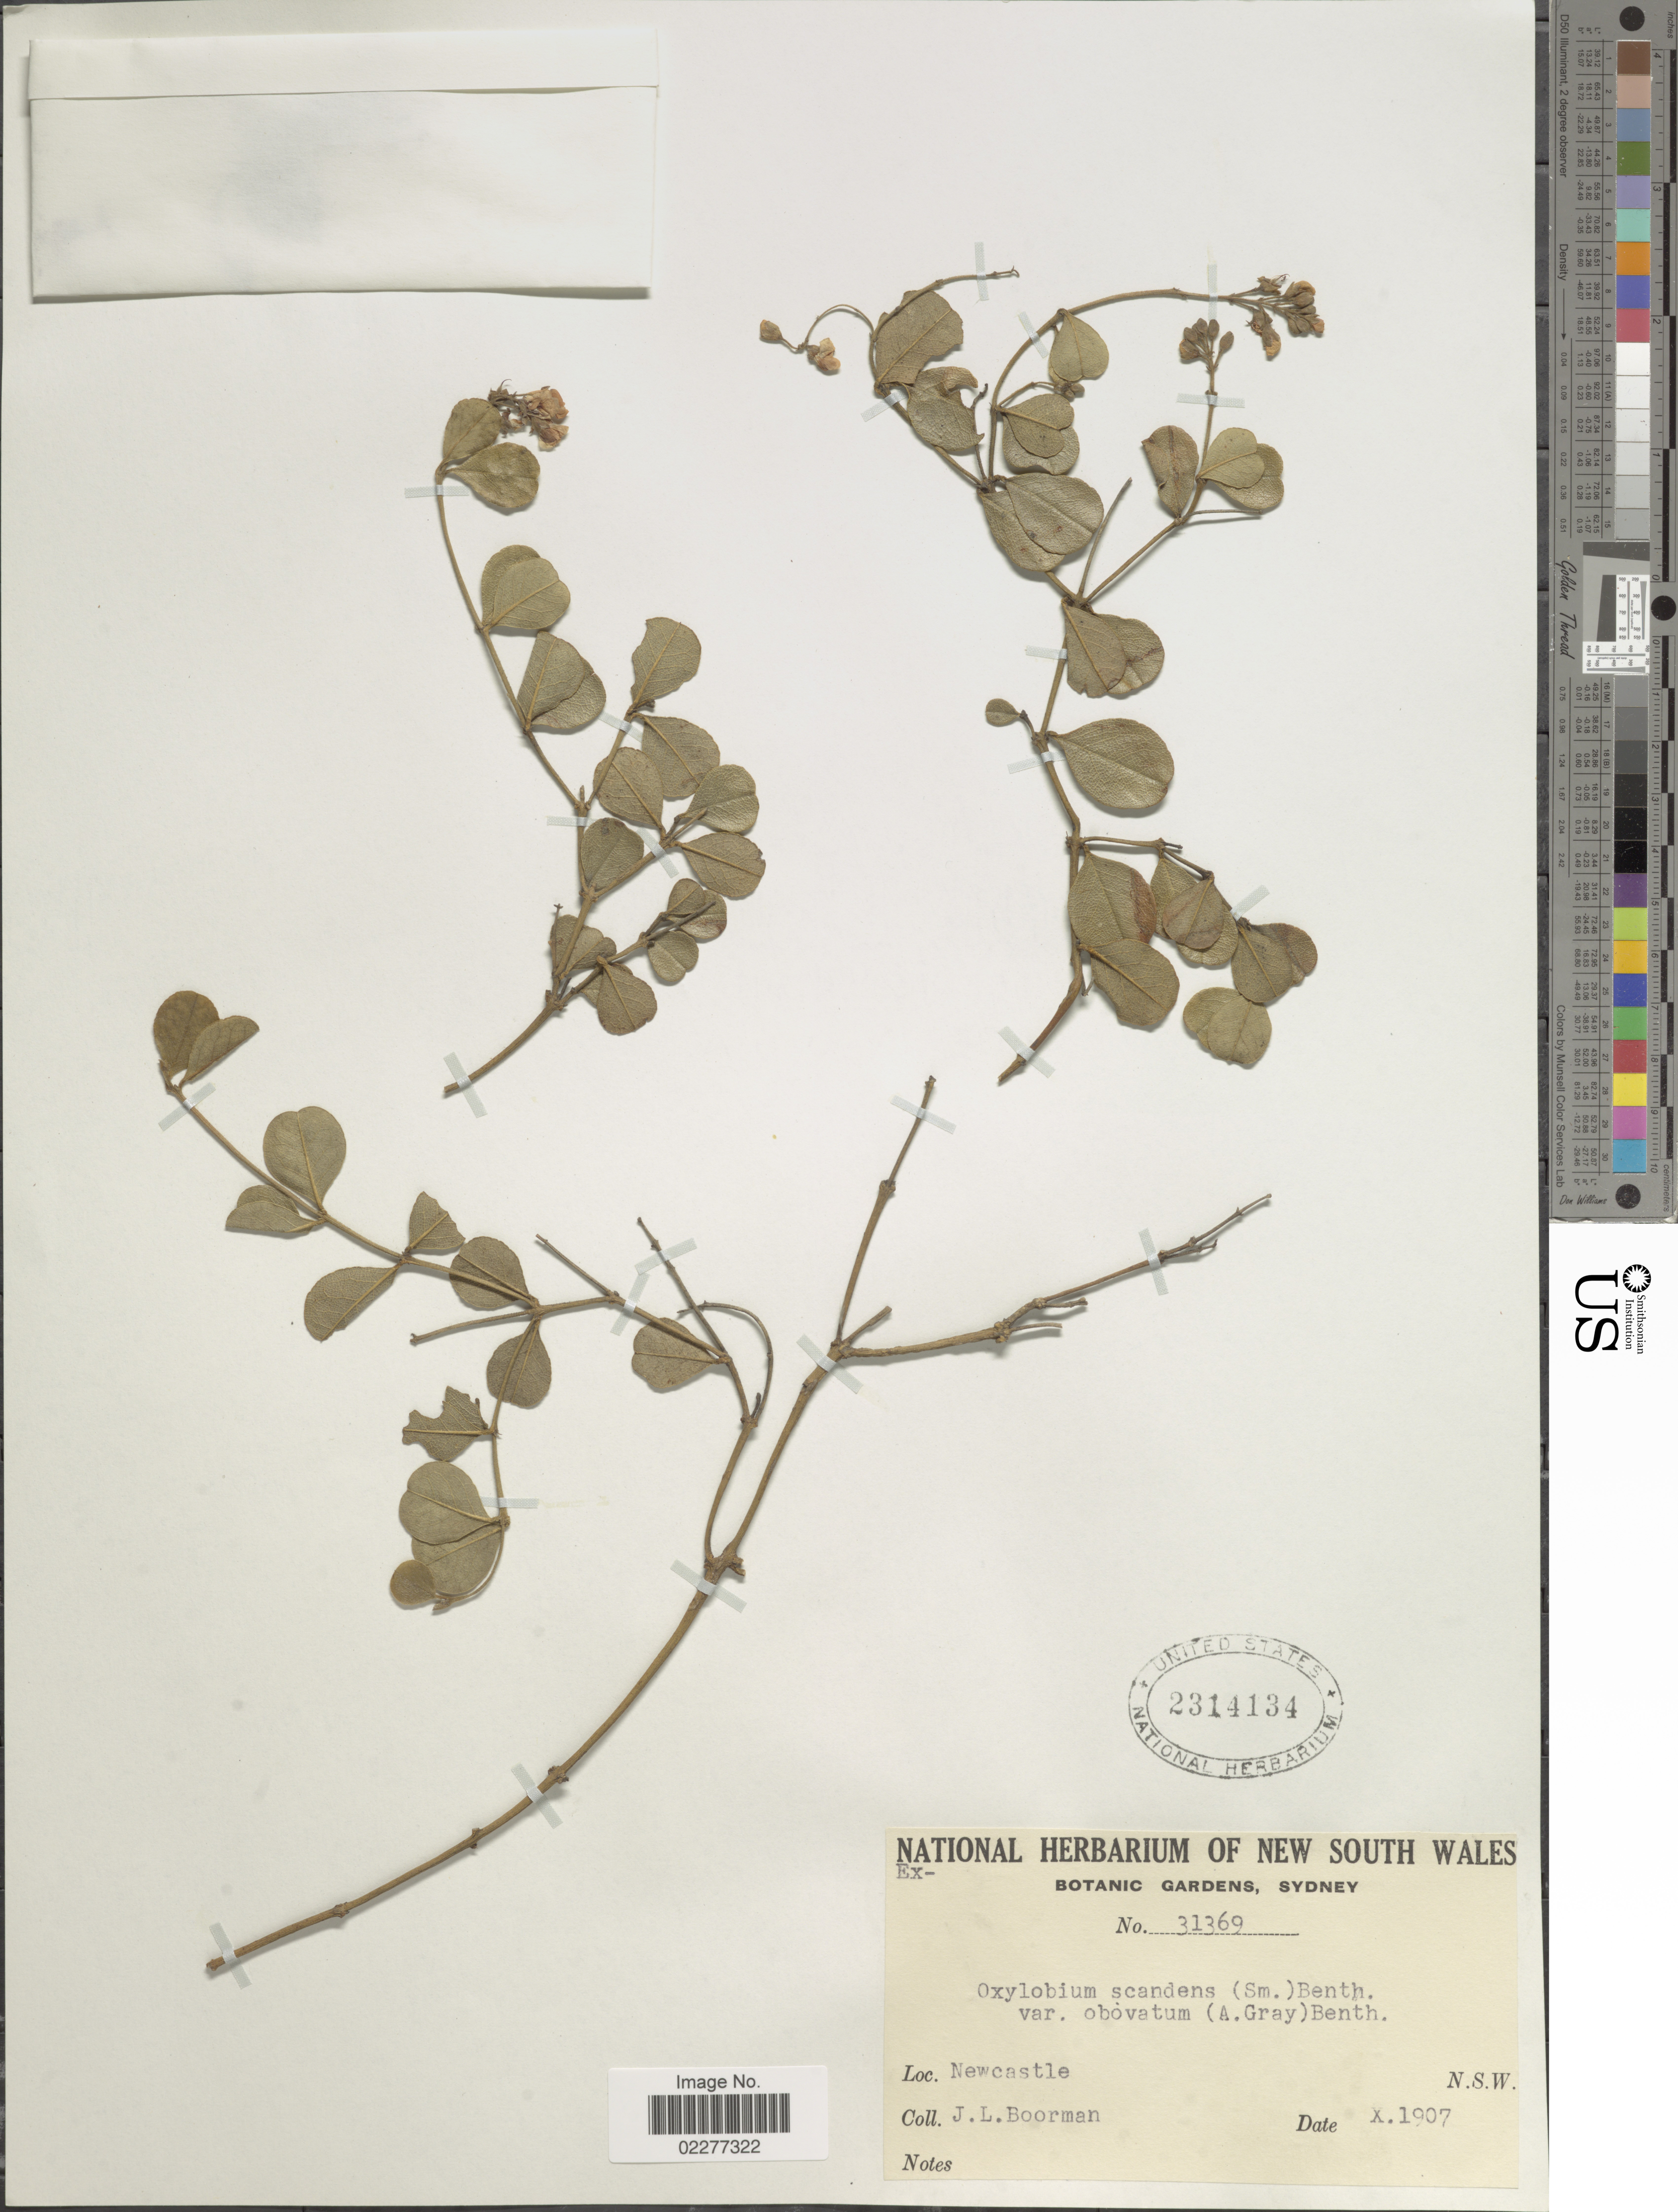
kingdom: Plantae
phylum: Tracheophyta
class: Magnoliopsida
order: Fabales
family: Fabaceae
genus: Oxylobium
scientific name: Oxylobium scandens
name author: (Sm.) Benth.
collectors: J. Boorman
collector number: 31369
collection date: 1907-10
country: Australia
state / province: New South Wales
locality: Newcastle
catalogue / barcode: US 2314134